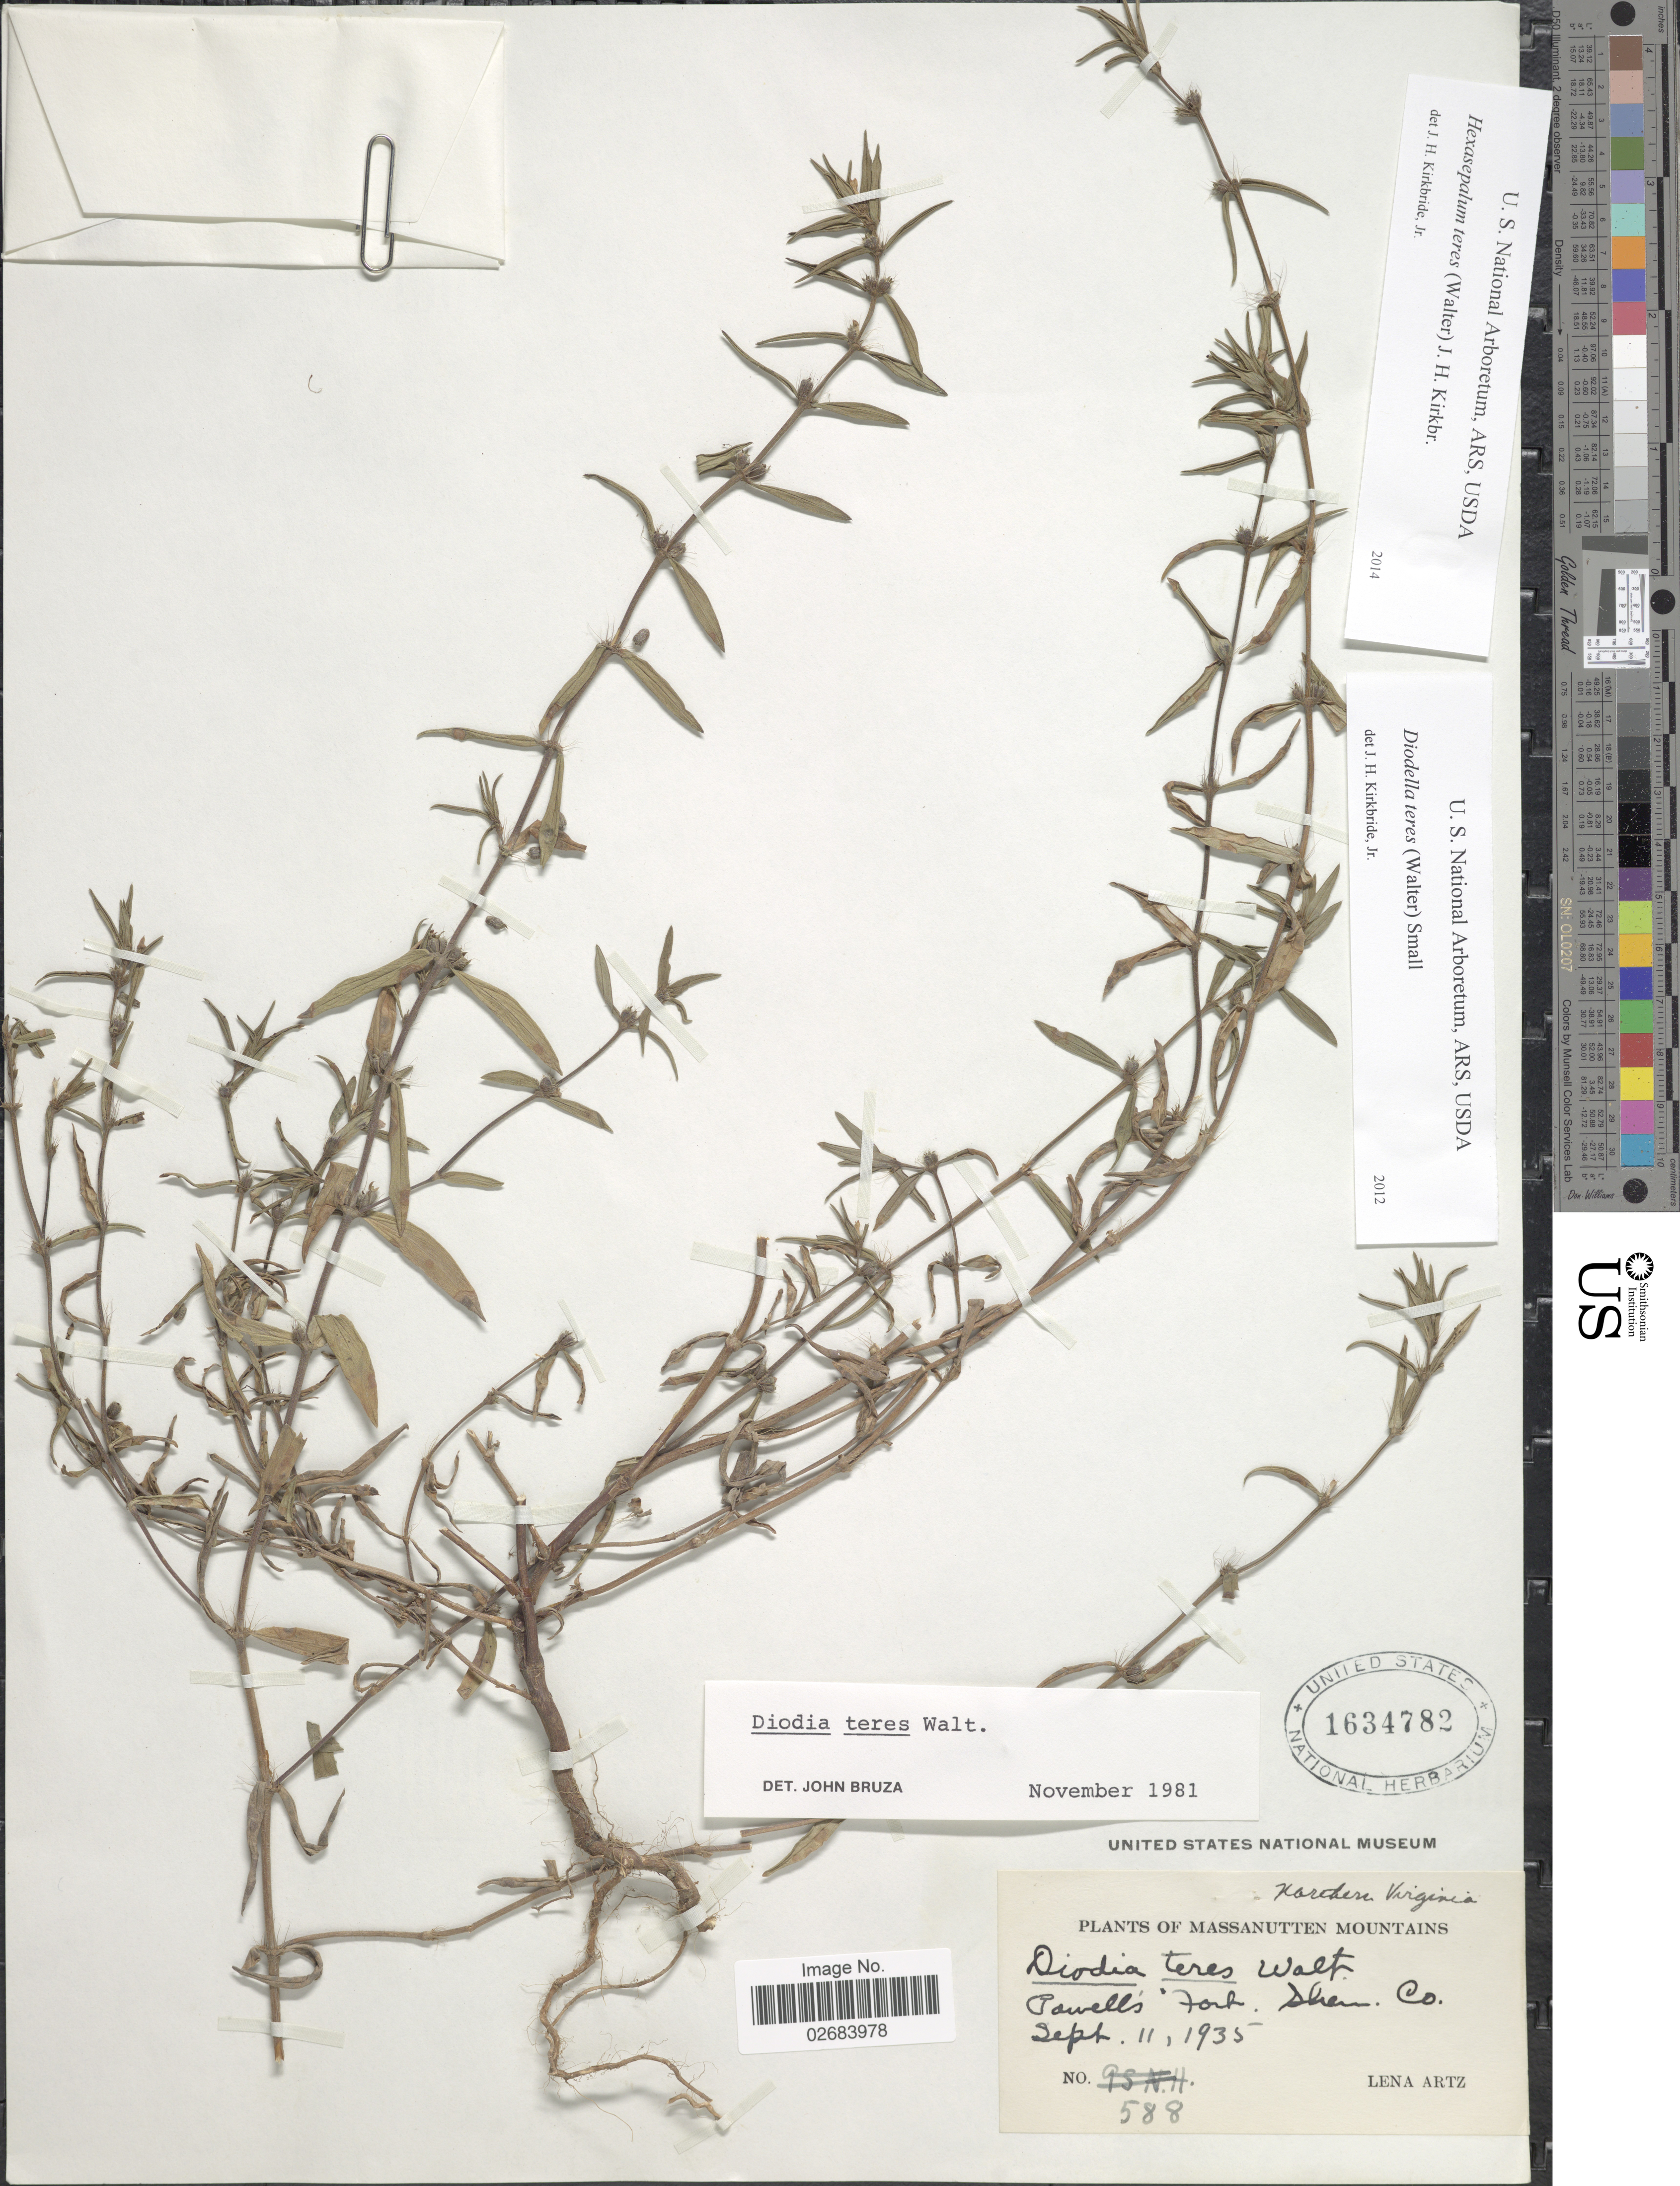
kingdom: Plantae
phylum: Tracheophyta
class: Magnoliopsida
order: Gentianales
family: Rubiaceae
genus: Diodia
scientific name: Diodia teres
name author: Walter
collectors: L. Artz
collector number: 588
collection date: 1935-09-11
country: United States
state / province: Virginia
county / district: Shenandoah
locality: Northern Virginia, Massanutten Mountains, Powell's Fort, Shen. Co.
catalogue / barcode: US 1634782